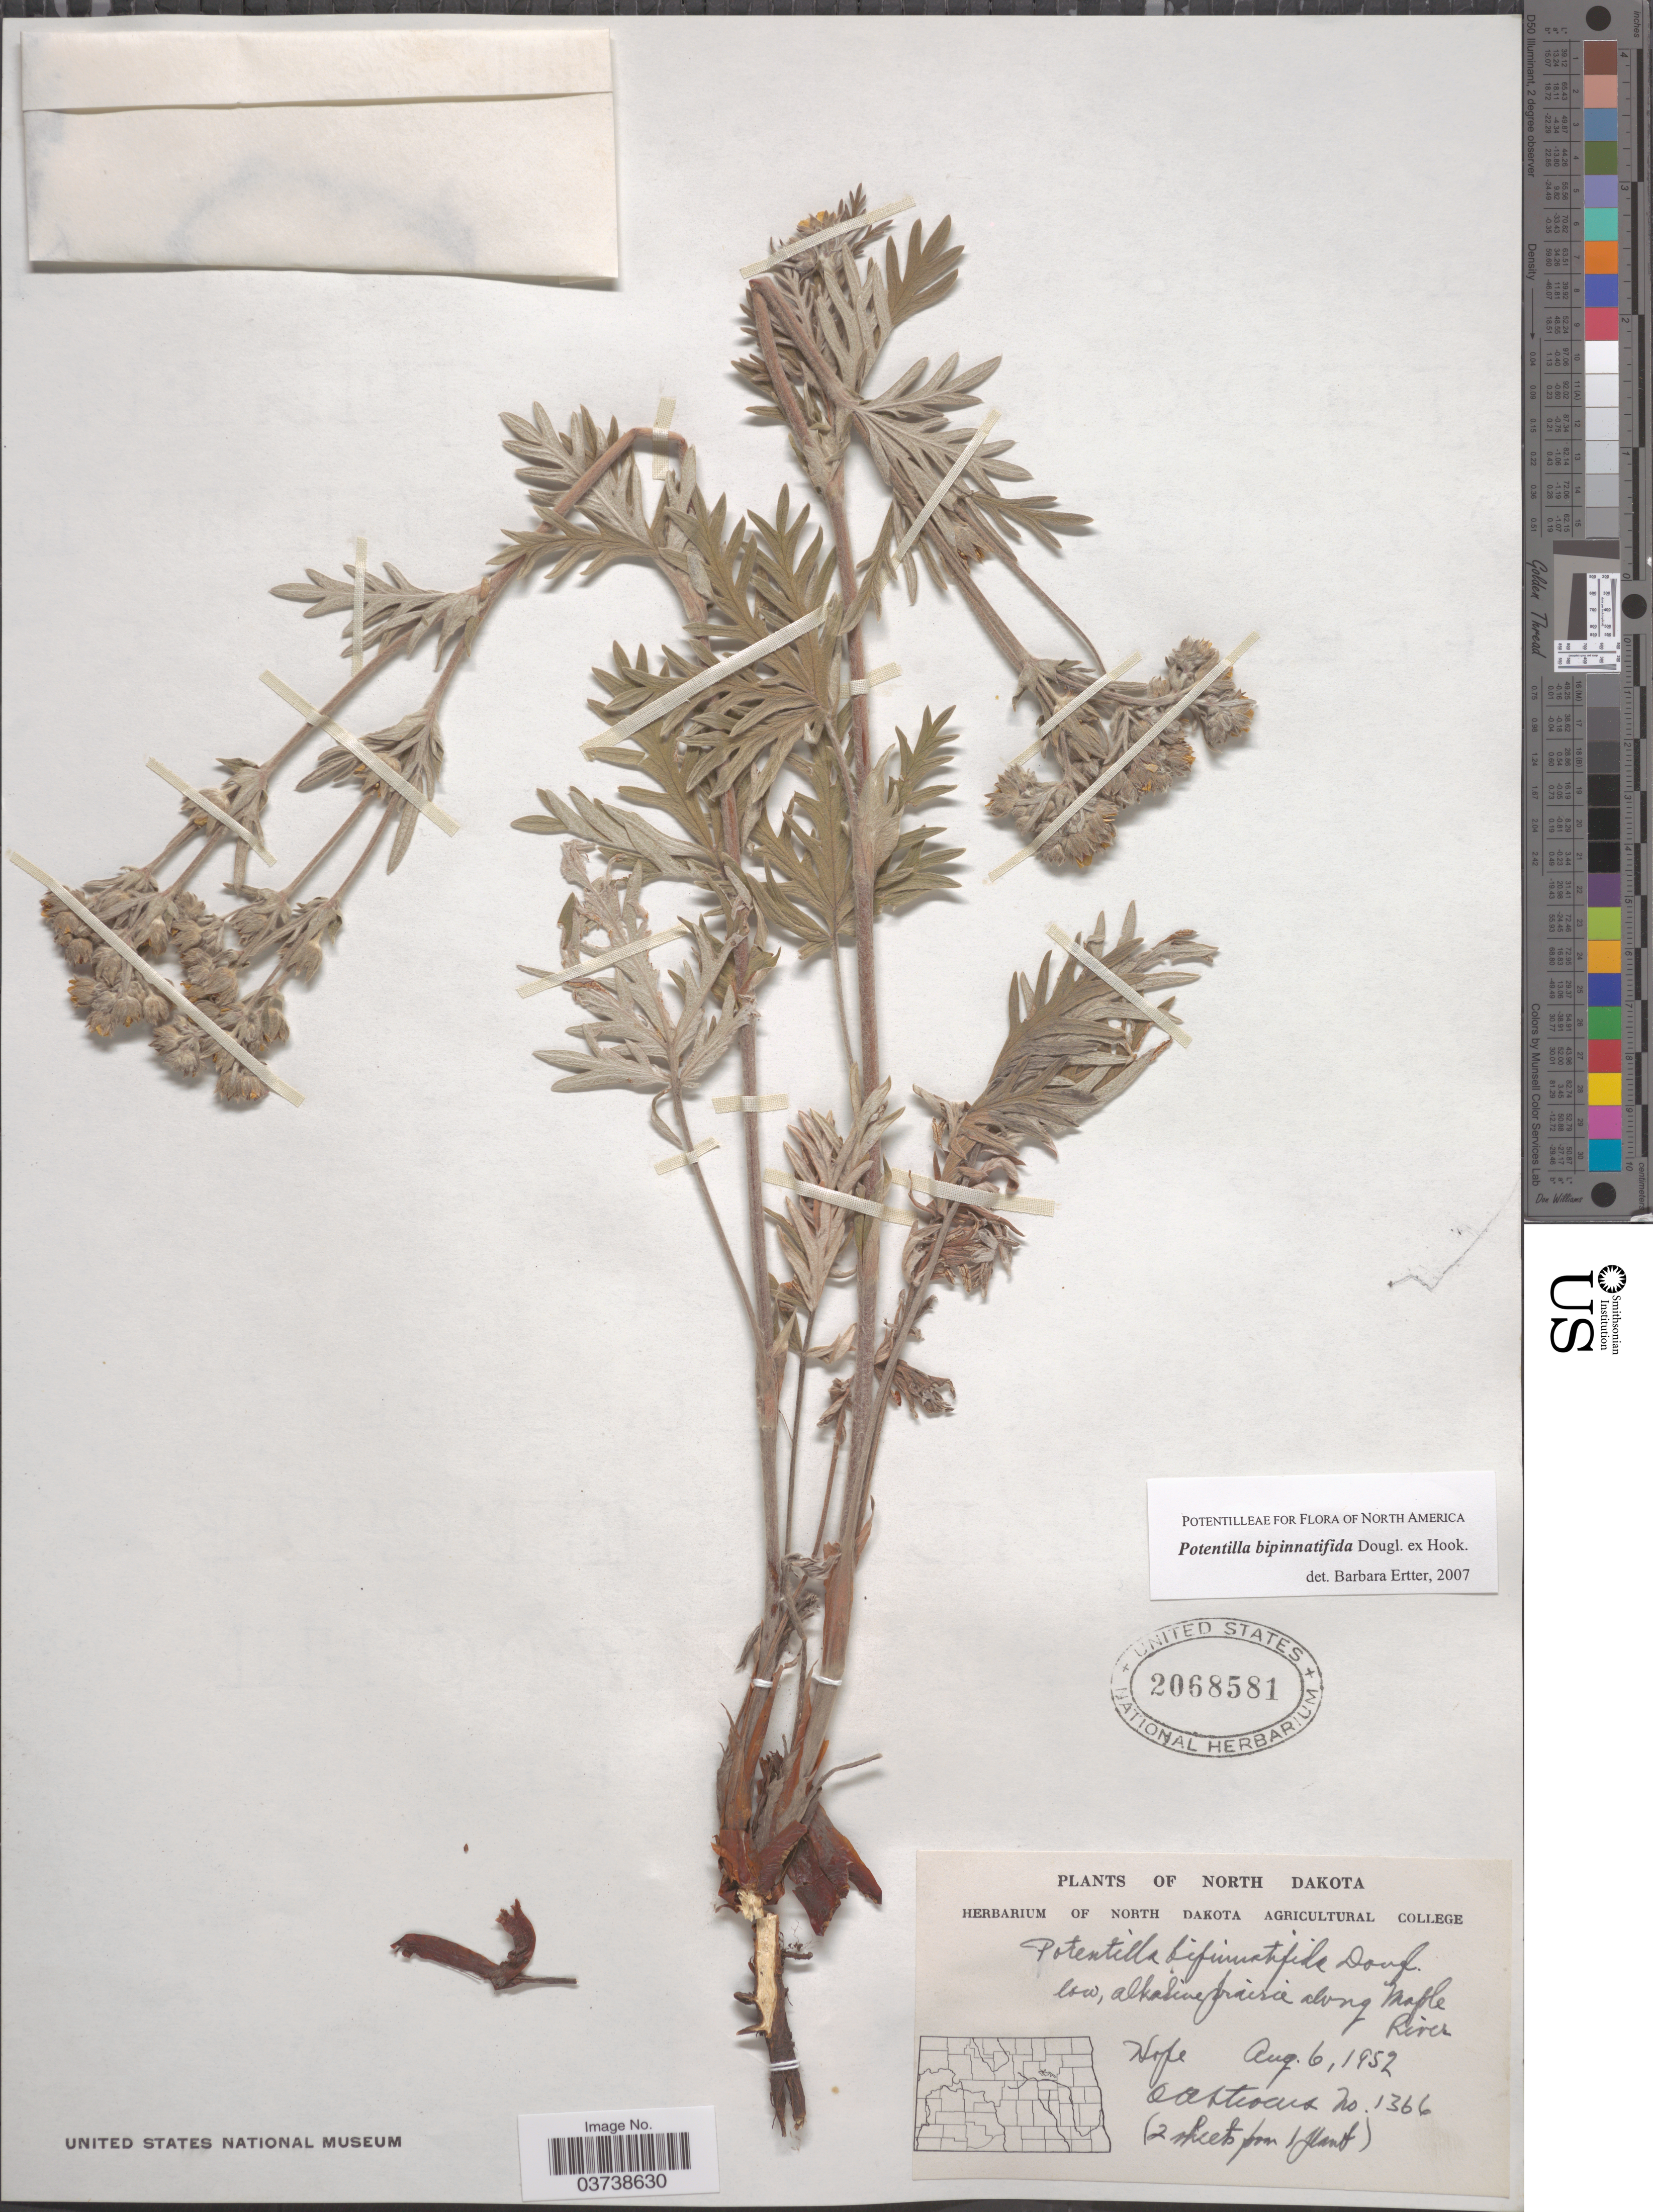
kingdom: Plantae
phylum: Tracheophyta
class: Magnoliopsida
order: Rosales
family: Rosaceae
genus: Potentilla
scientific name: Potentilla bipinnatifida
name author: Douglas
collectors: O. A. Stevens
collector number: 1366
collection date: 1952-08-06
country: United States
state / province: North Dakota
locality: Alkaline prairie along Maple River. Hope.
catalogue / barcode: US 2068581